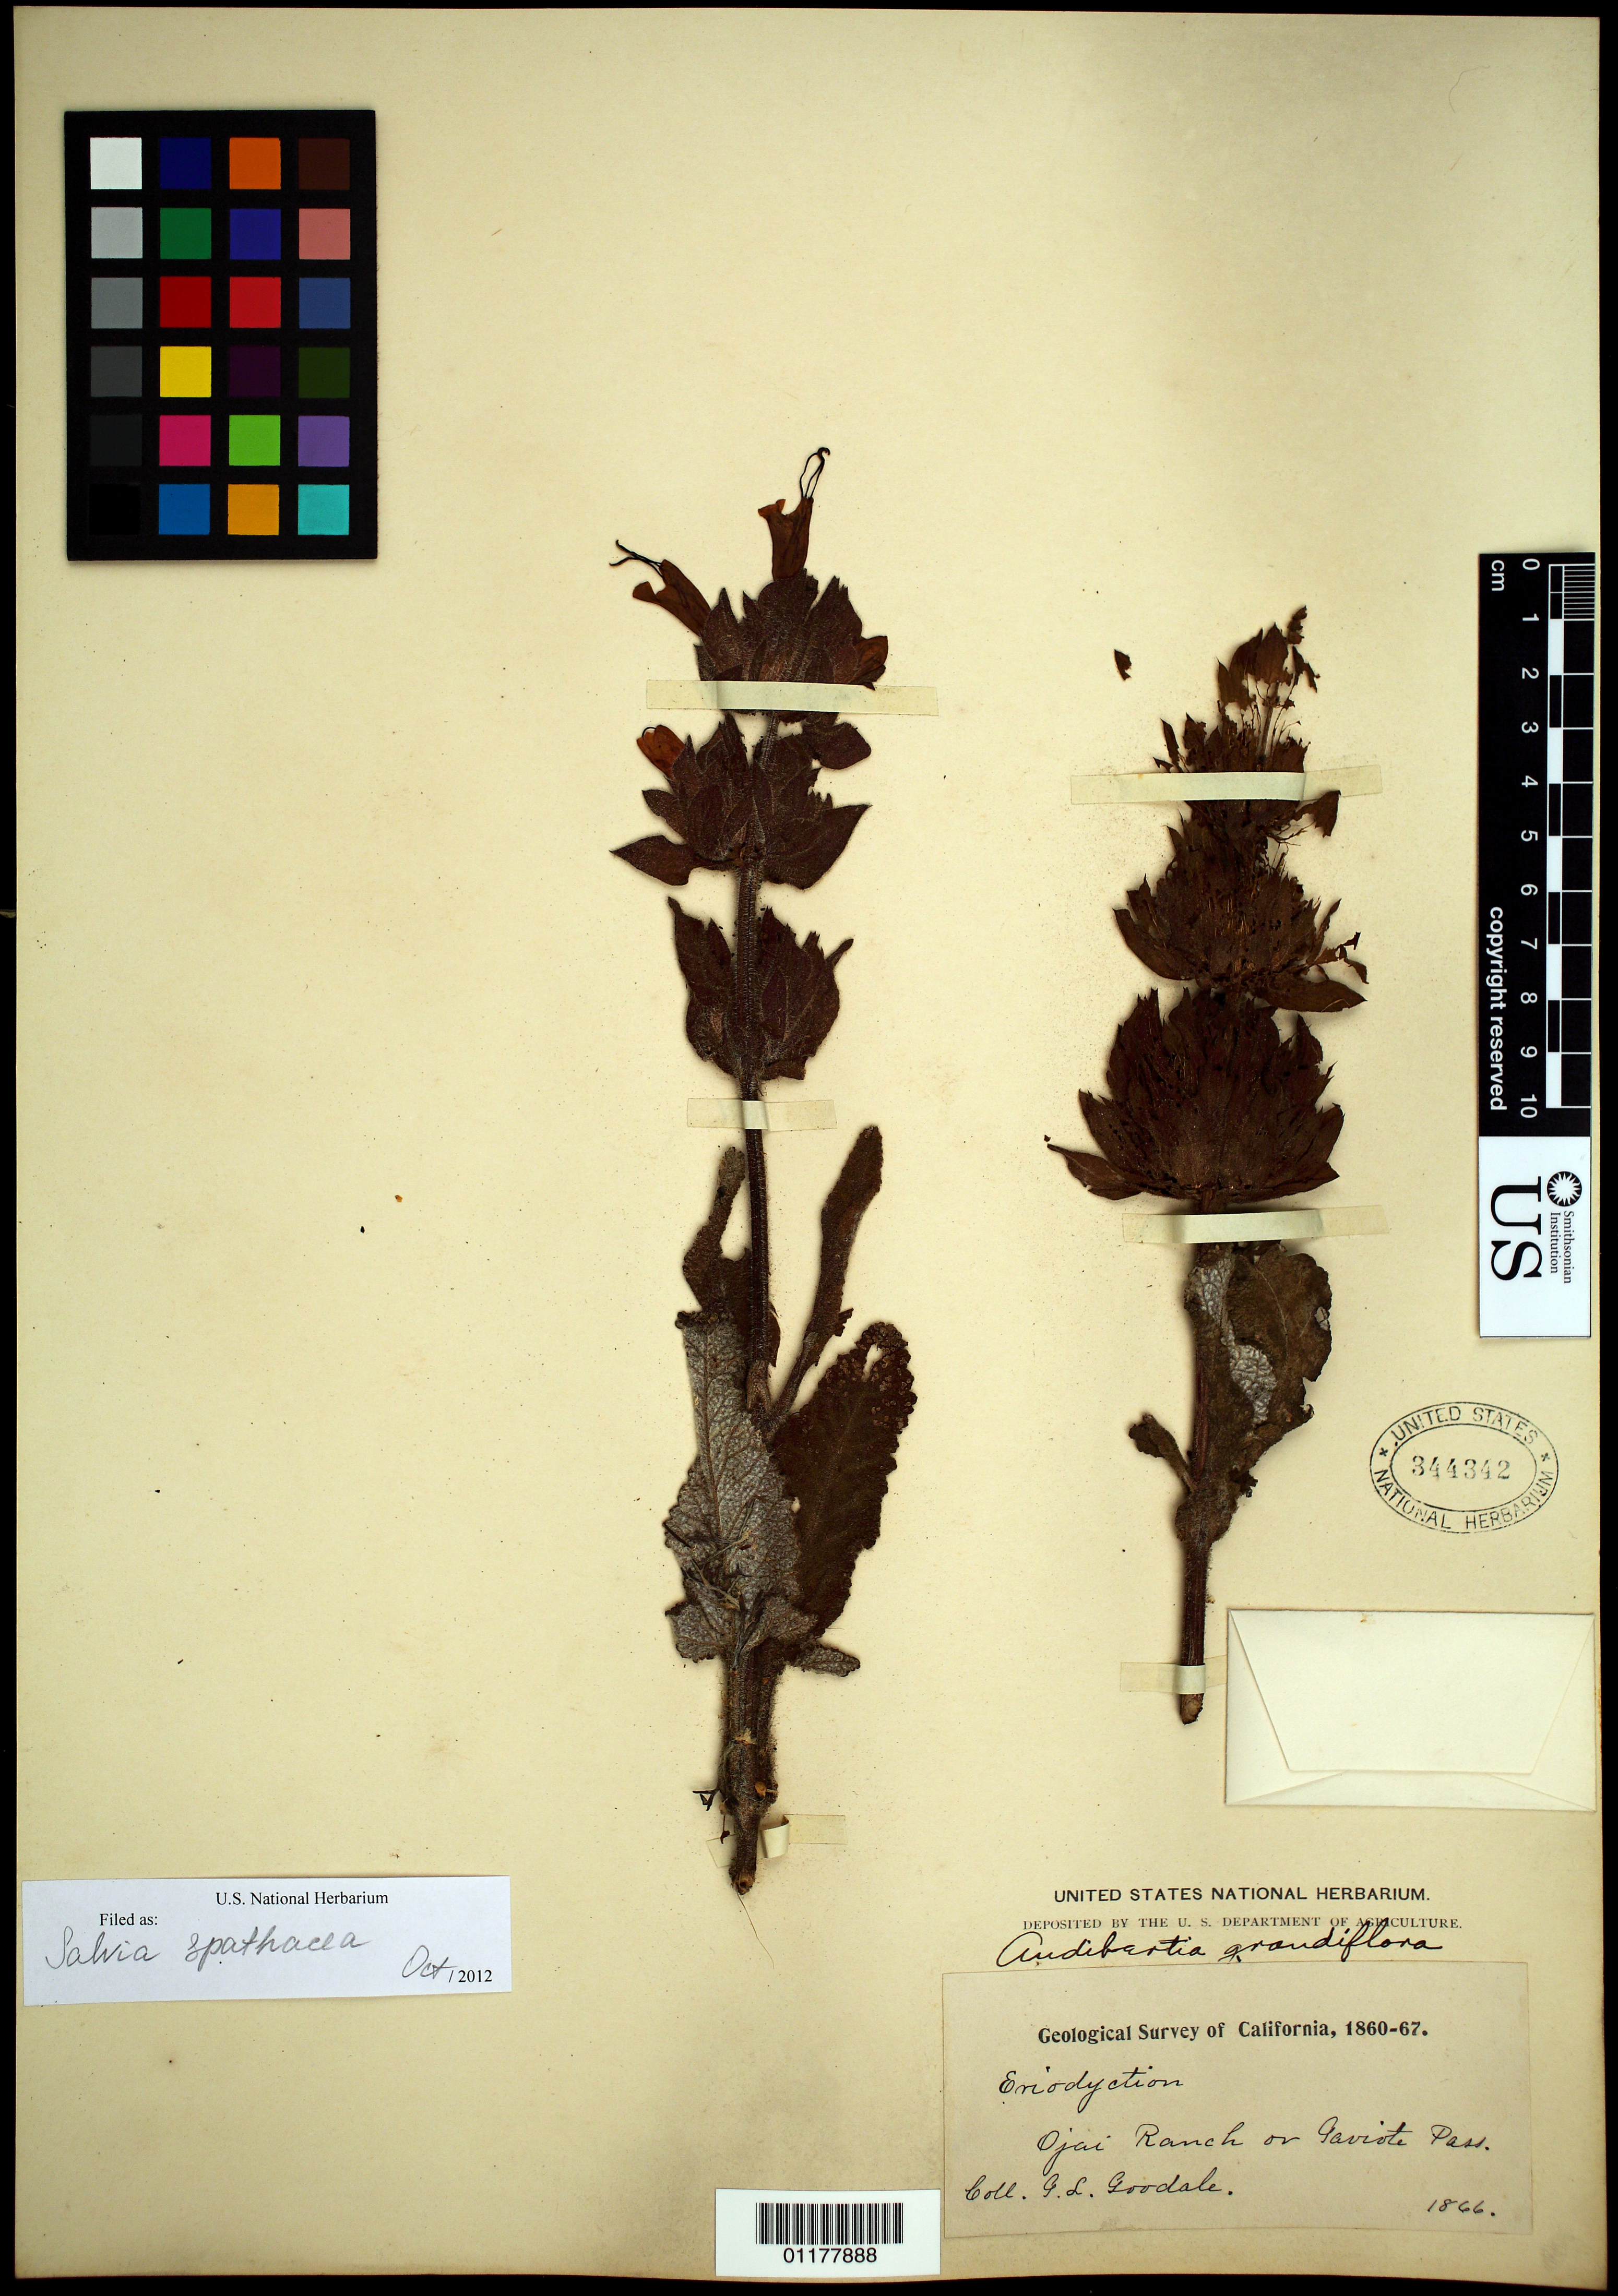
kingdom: Plantae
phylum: Tracheophyta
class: Magnoliopsida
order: Lamiales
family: Lamiaceae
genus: Salvia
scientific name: Salvia spathacea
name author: Greene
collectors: G. L. Goodale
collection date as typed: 1866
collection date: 1866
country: United States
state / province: California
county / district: Ventura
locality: Ojai Ranch or Gaviota Pass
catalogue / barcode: US 344342